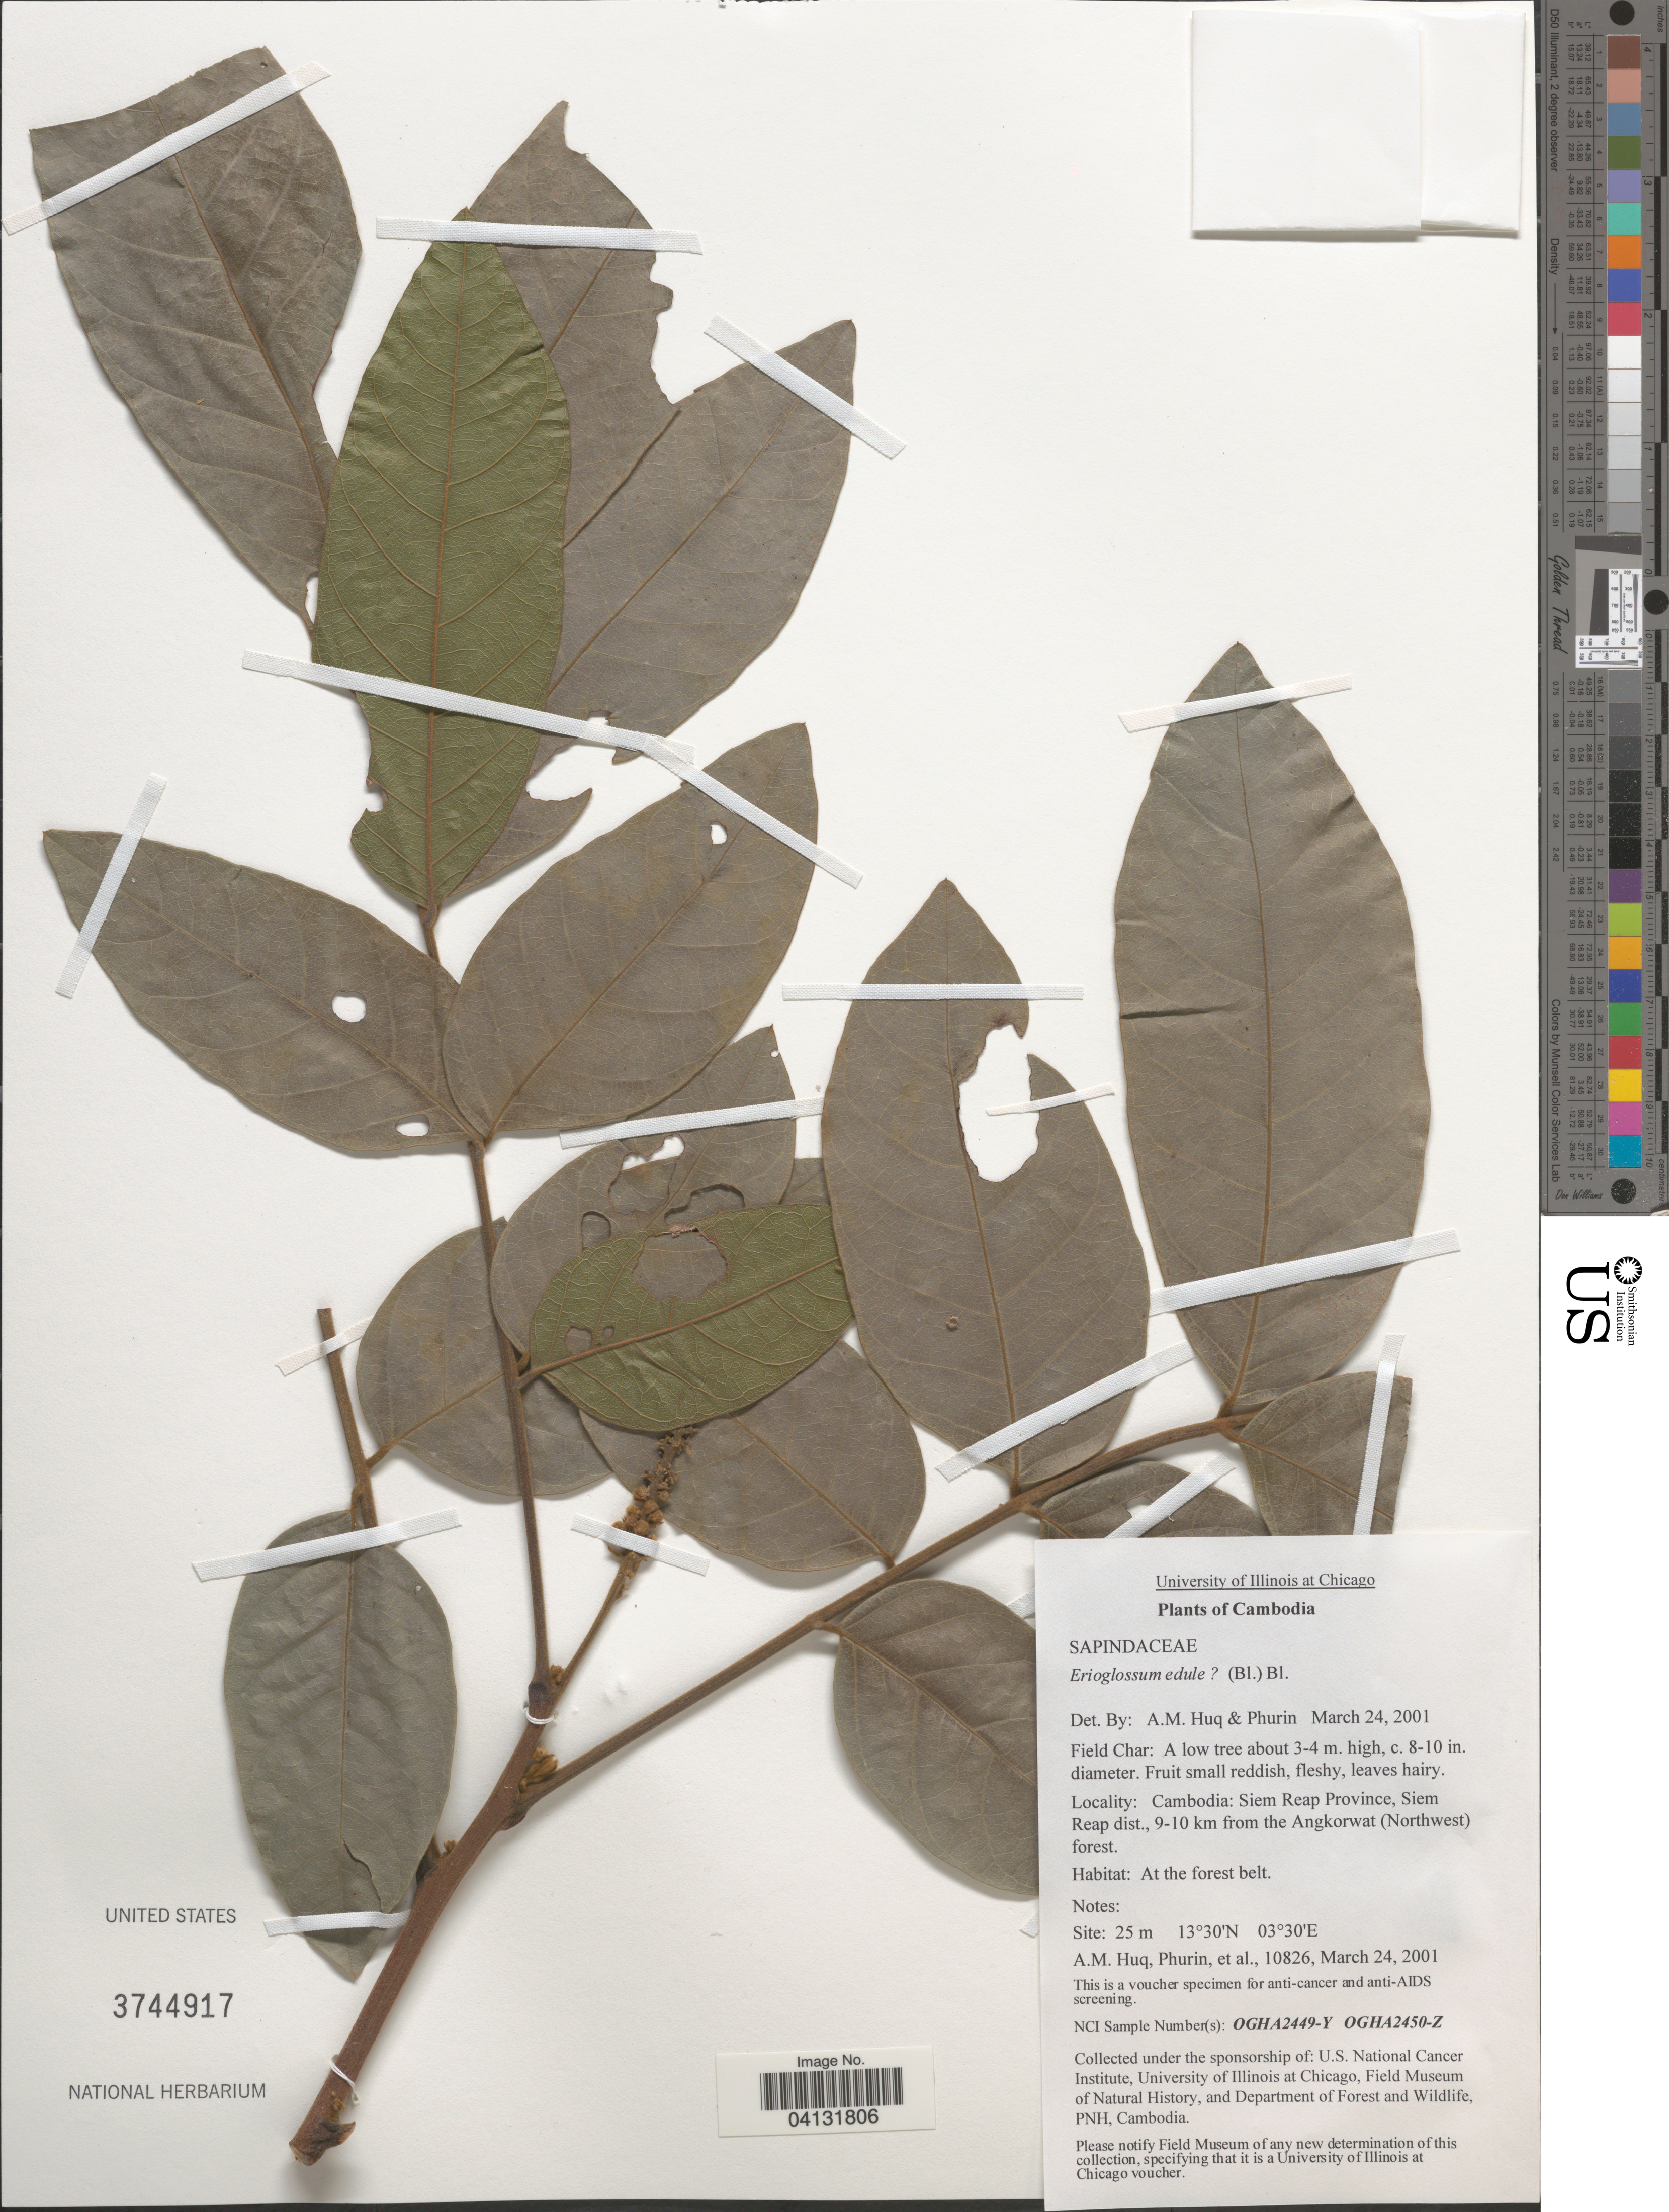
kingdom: Plantae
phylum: Tracheophyta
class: Magnoliopsida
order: Sapindales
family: Sapindaceae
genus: Lepisanthes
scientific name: Lepisanthes rubiginosa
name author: (Roxb.) Leenh.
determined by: Adema, F. A. C. B.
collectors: A. M. Huq, -. Phurin & et al.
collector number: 10826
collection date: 2001-03-24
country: Cambodia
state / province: Siĕm Réab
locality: Siem Reap Province, Siem Reap dist., 9-10 km from the Angkorwat (Northwest) forest.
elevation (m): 25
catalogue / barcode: US 3744917